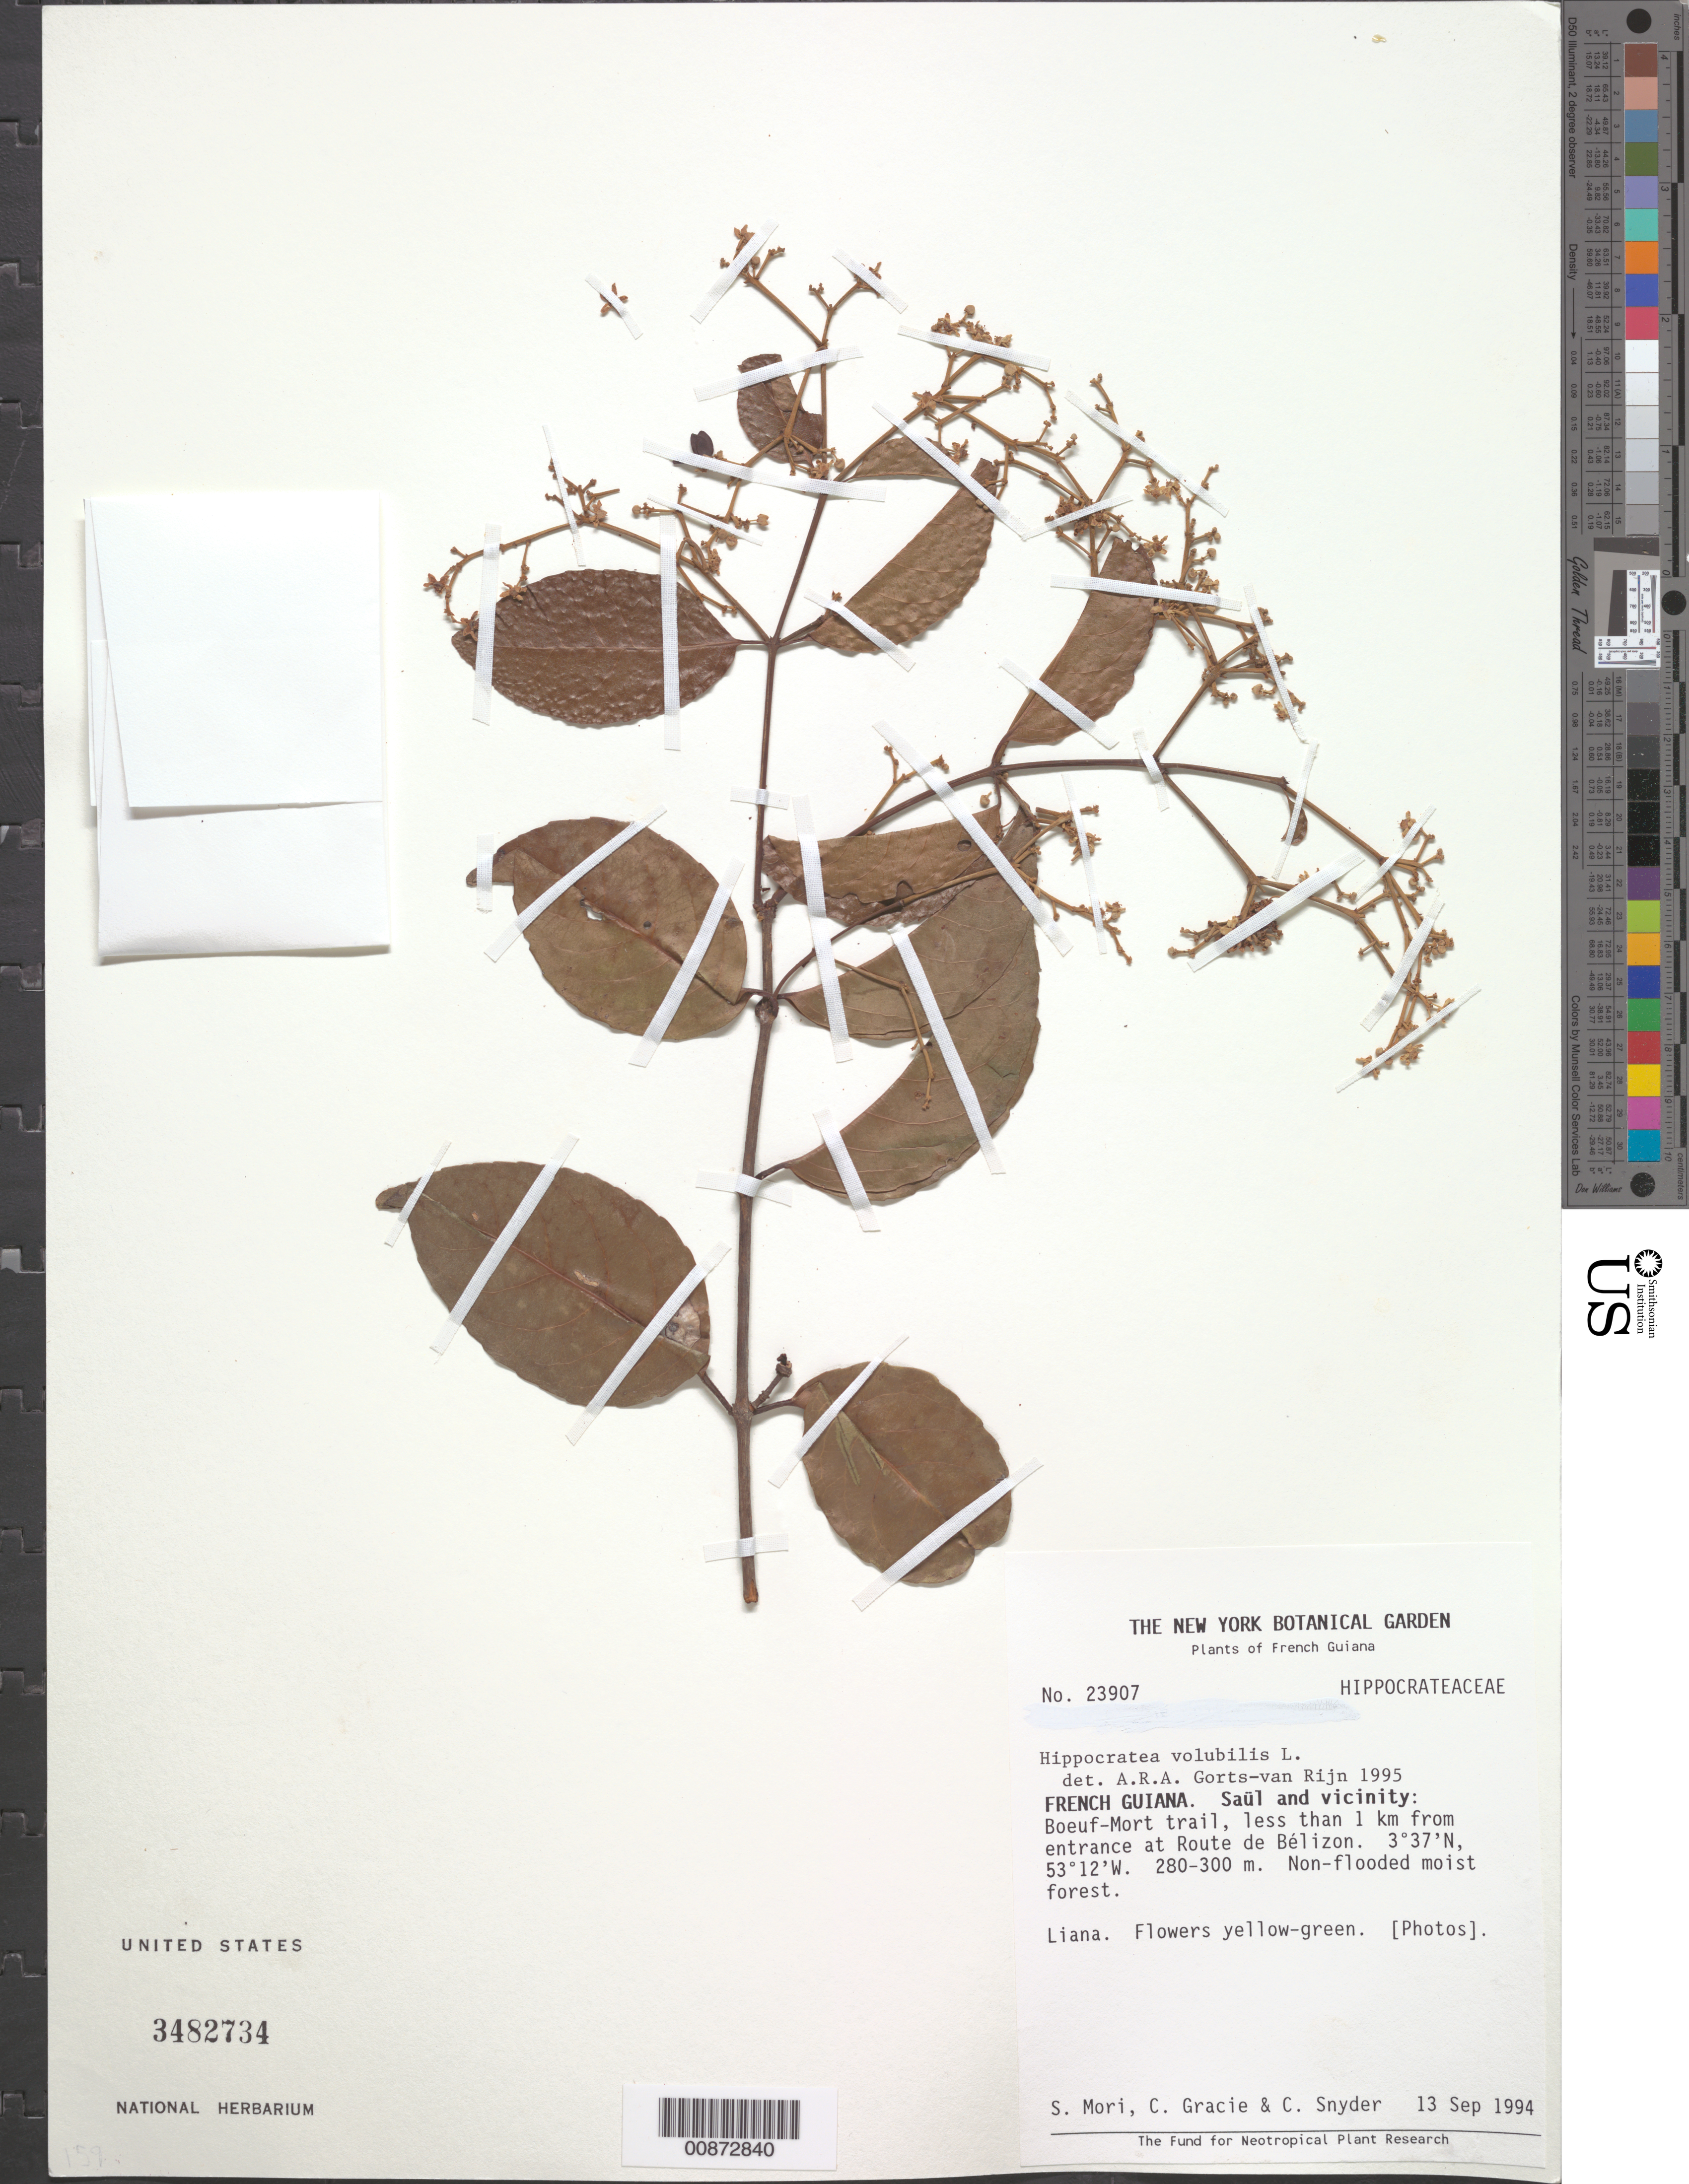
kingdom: Plantae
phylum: Tracheophyta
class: Magnoliopsida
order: Celastrales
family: Celastraceae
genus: Hippocratea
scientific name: Hippocratea volubilis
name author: L.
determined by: Görts-van Rijn, A. R. A.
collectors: S. Mori, C. A. Gracie & C. Snyder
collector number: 23907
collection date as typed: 13-Sep-94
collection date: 1994-09-13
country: French Guiana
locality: Saül and vic., Boeuf-Mort trail, less than l km from, entrance at Route de Belizon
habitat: Non-flooded moist forest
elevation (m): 280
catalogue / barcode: US 3482734